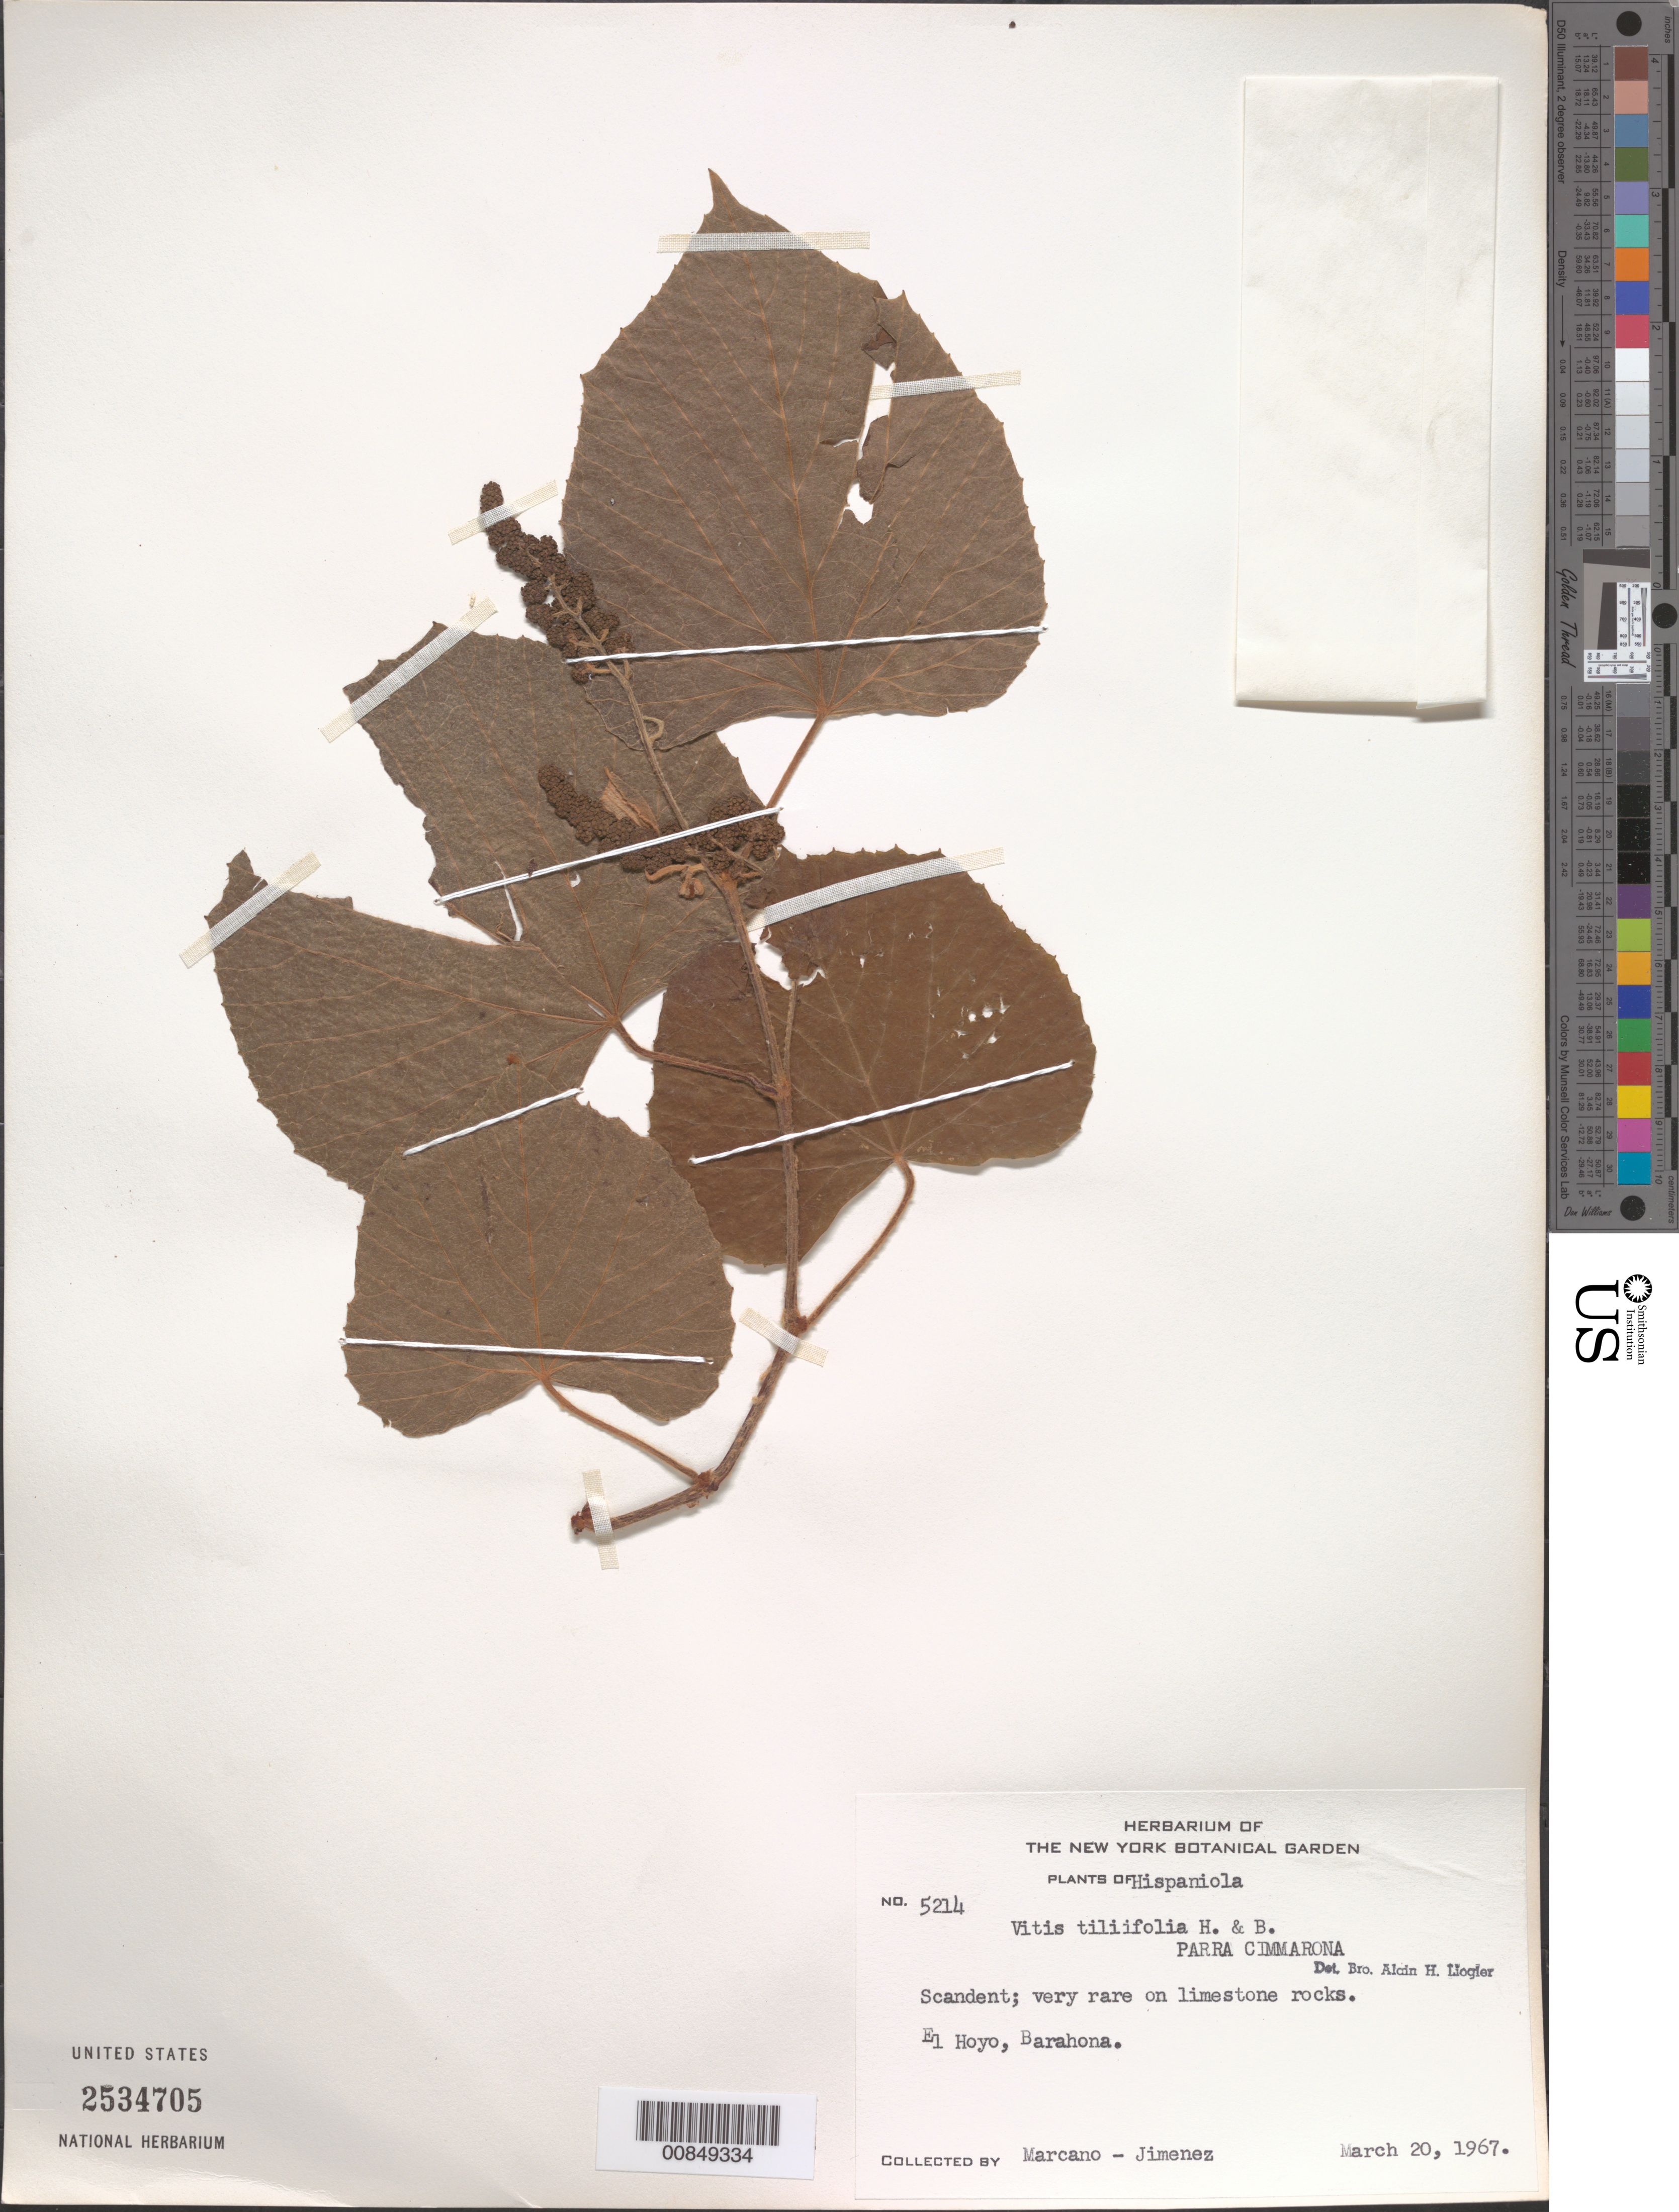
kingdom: Plantae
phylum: Tracheophyta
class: Magnoliopsida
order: Vitales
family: Vitaceae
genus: Vitis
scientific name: Vitis tiliifolia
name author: Humb. & Bonpl. ex Schult.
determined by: Liogier, Alain H.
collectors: E. J. Marcano F. & J. J. Jiménez Almonte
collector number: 5214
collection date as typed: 20 Mar 1967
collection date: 1967-03-20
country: Dominican Republic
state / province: Barahona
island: Hispaniola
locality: El Hoyo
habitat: On limestone rocks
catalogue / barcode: US 2534705